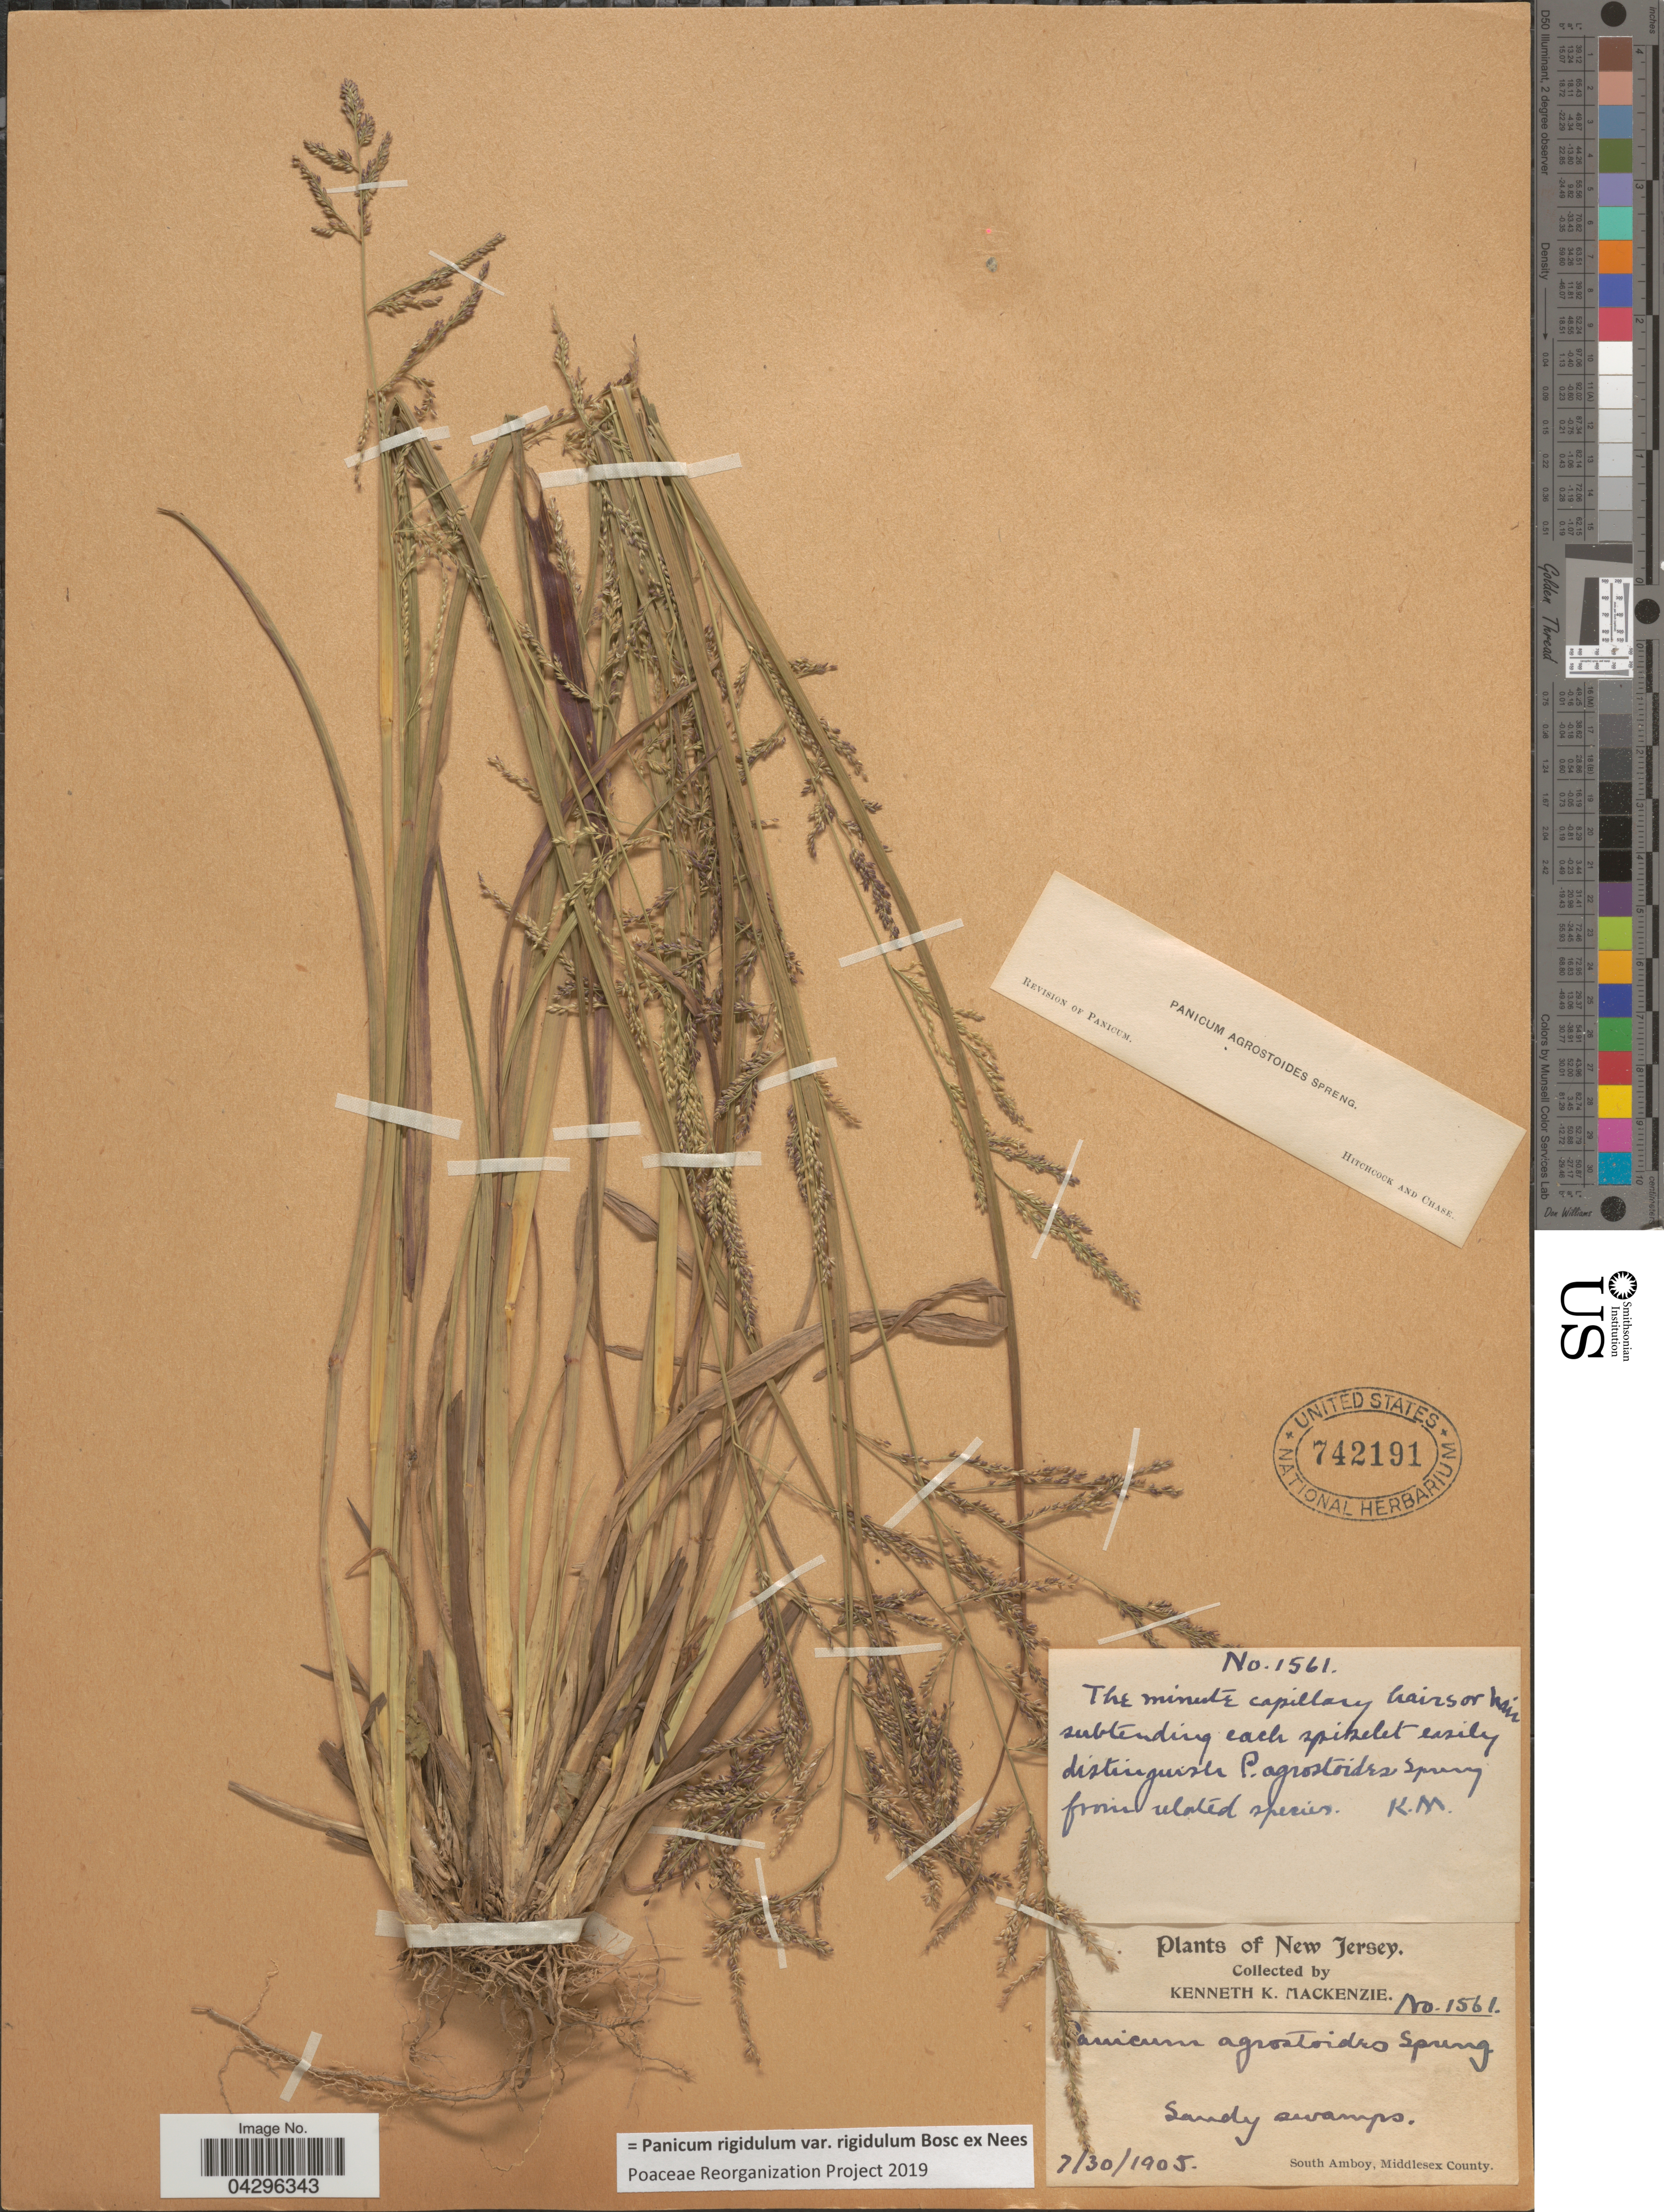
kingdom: Plantae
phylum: Tracheophyta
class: Liliopsida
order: Poales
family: Poaceae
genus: Panicum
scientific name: Panicum rigidulum var. rigidulum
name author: Bosc ex Nees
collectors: K. K. Mackenzie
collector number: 1561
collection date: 1905-07-30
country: United States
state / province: New Jersey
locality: South Amboy, Middlesex County.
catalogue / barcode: US 742191